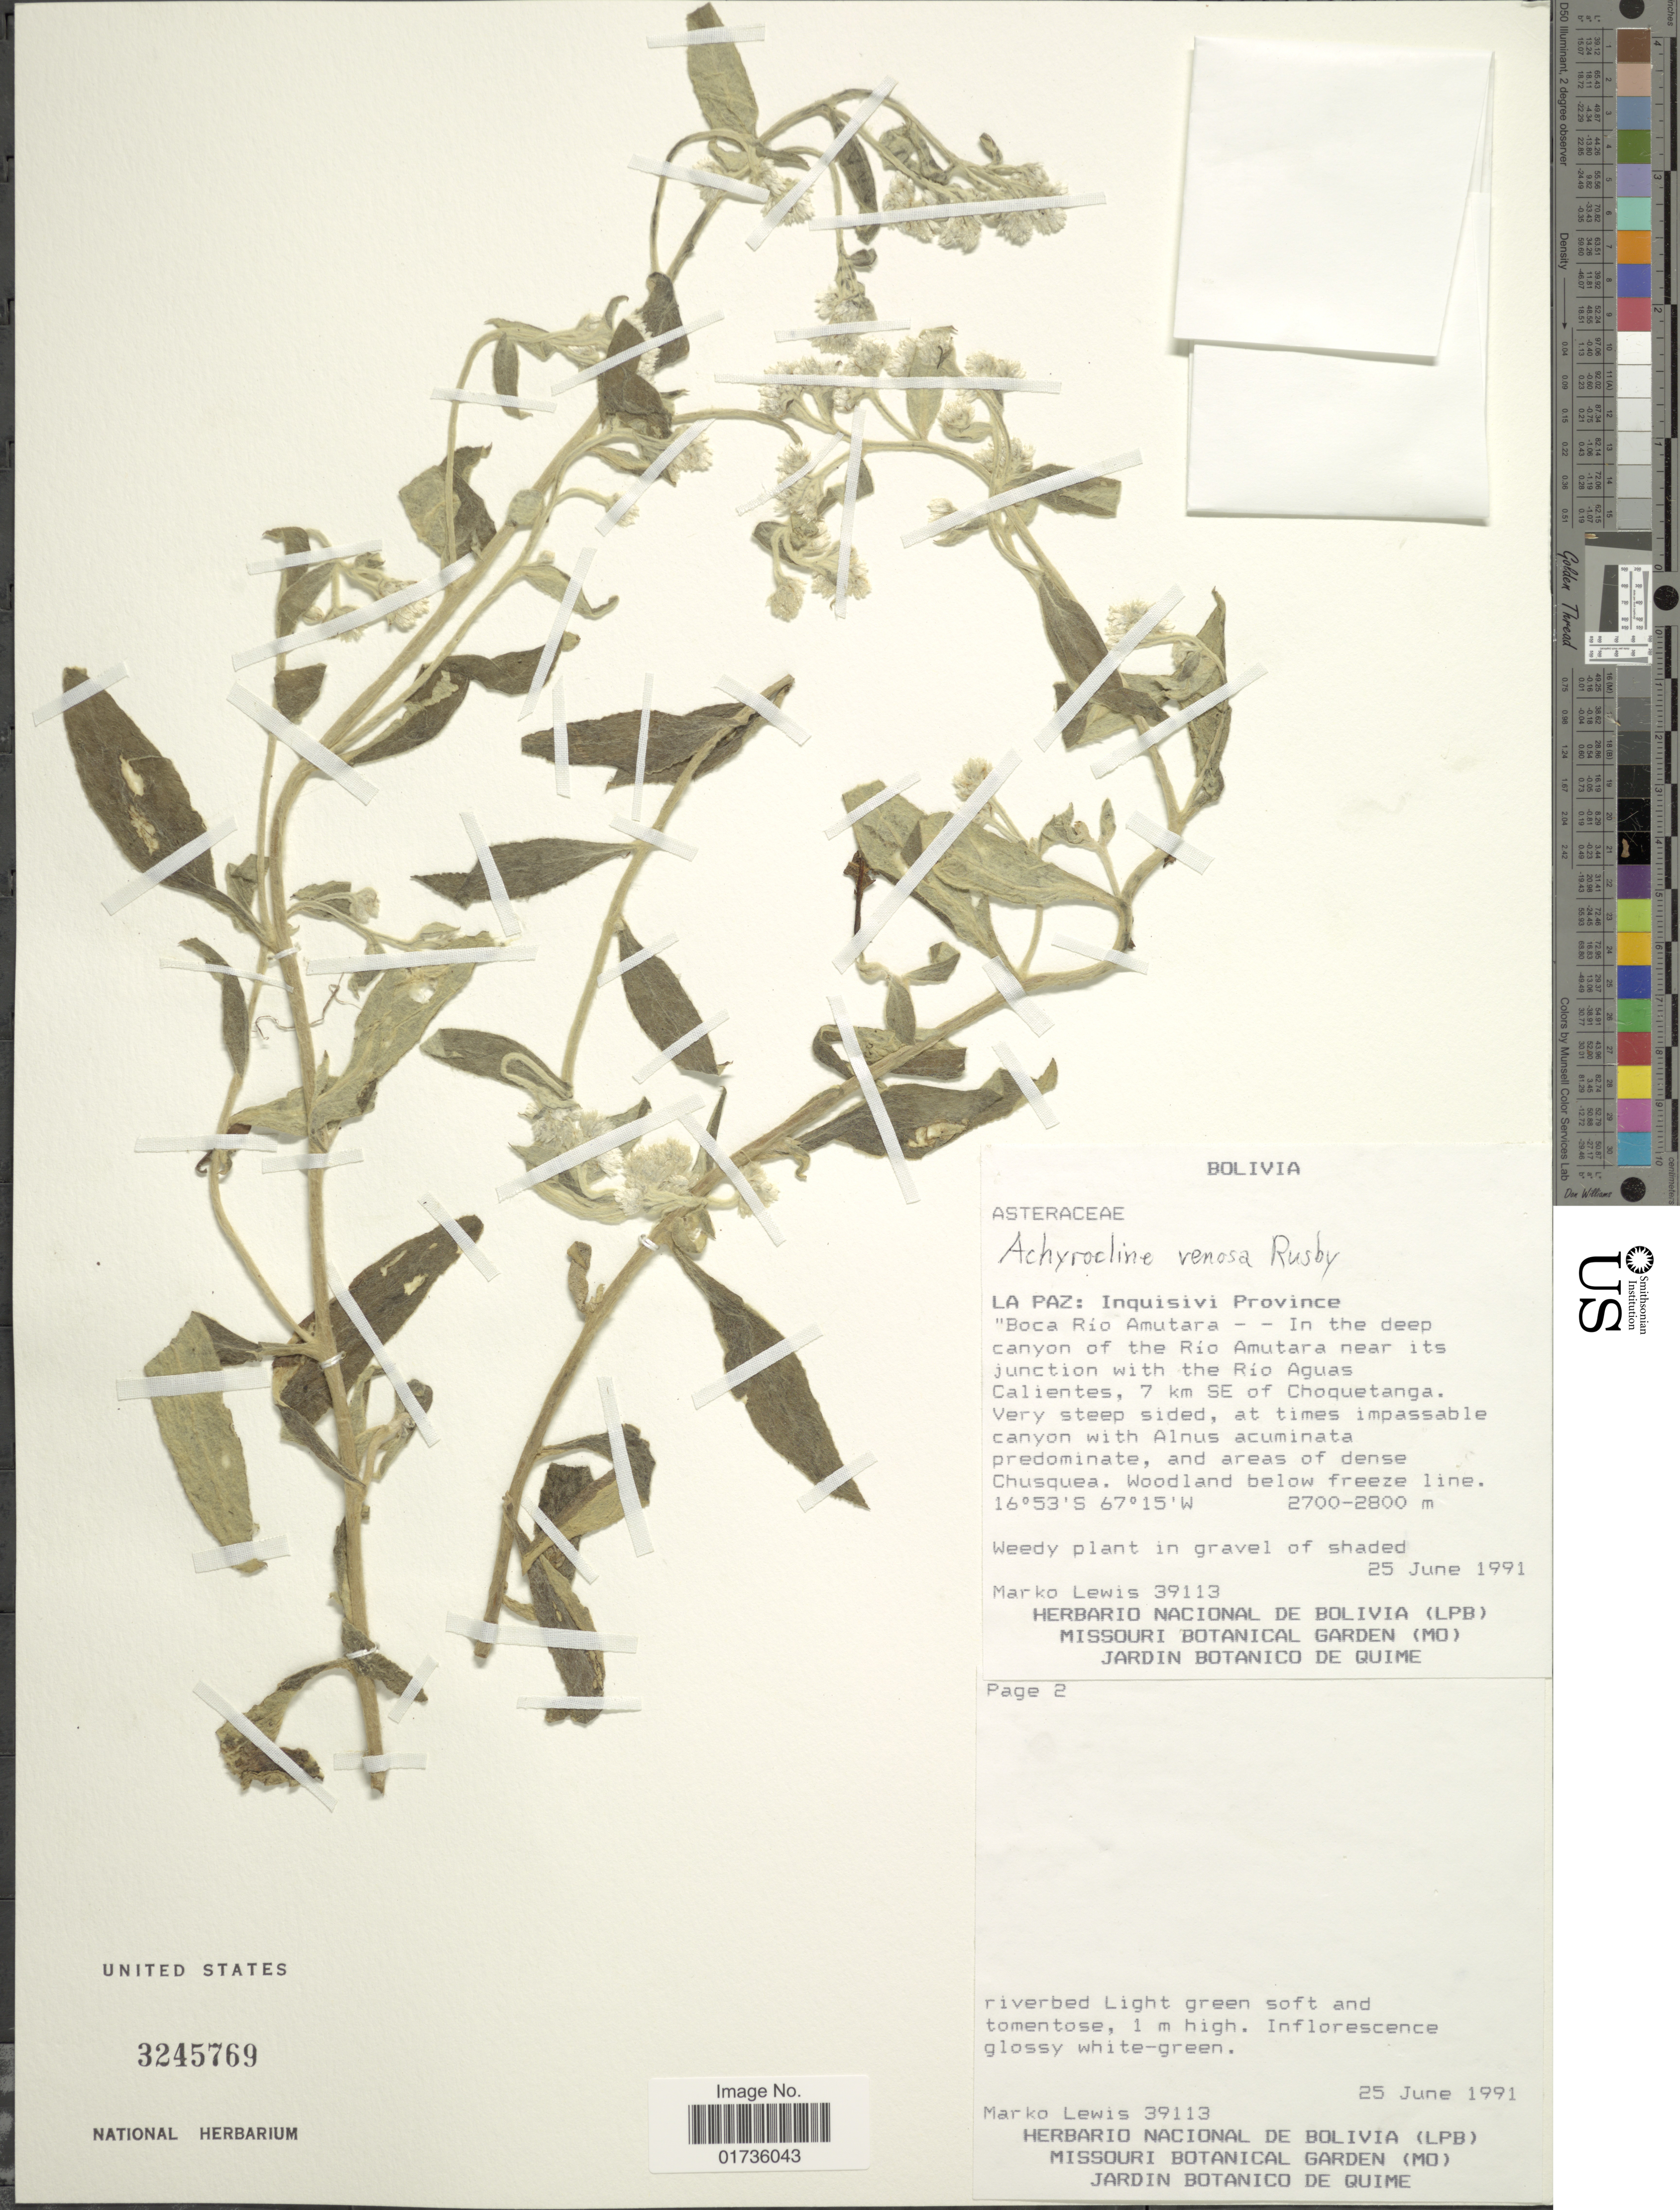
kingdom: Plantae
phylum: Tracheophyta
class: Magnoliopsida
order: Asterales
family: Asteraceae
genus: Achyrocline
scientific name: Achyrocline venosa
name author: Rusby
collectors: M. A. Lewis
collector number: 39113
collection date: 1991-06-25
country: Bolivia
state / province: La Paz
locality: Inquisivi Province 'Boca Rio Amutara - - In the deep canyon of the Río Amutara near its junction with the Río Aguas Calientes, 7 km SE of Choquetanga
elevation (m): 2700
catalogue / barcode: US 3245769